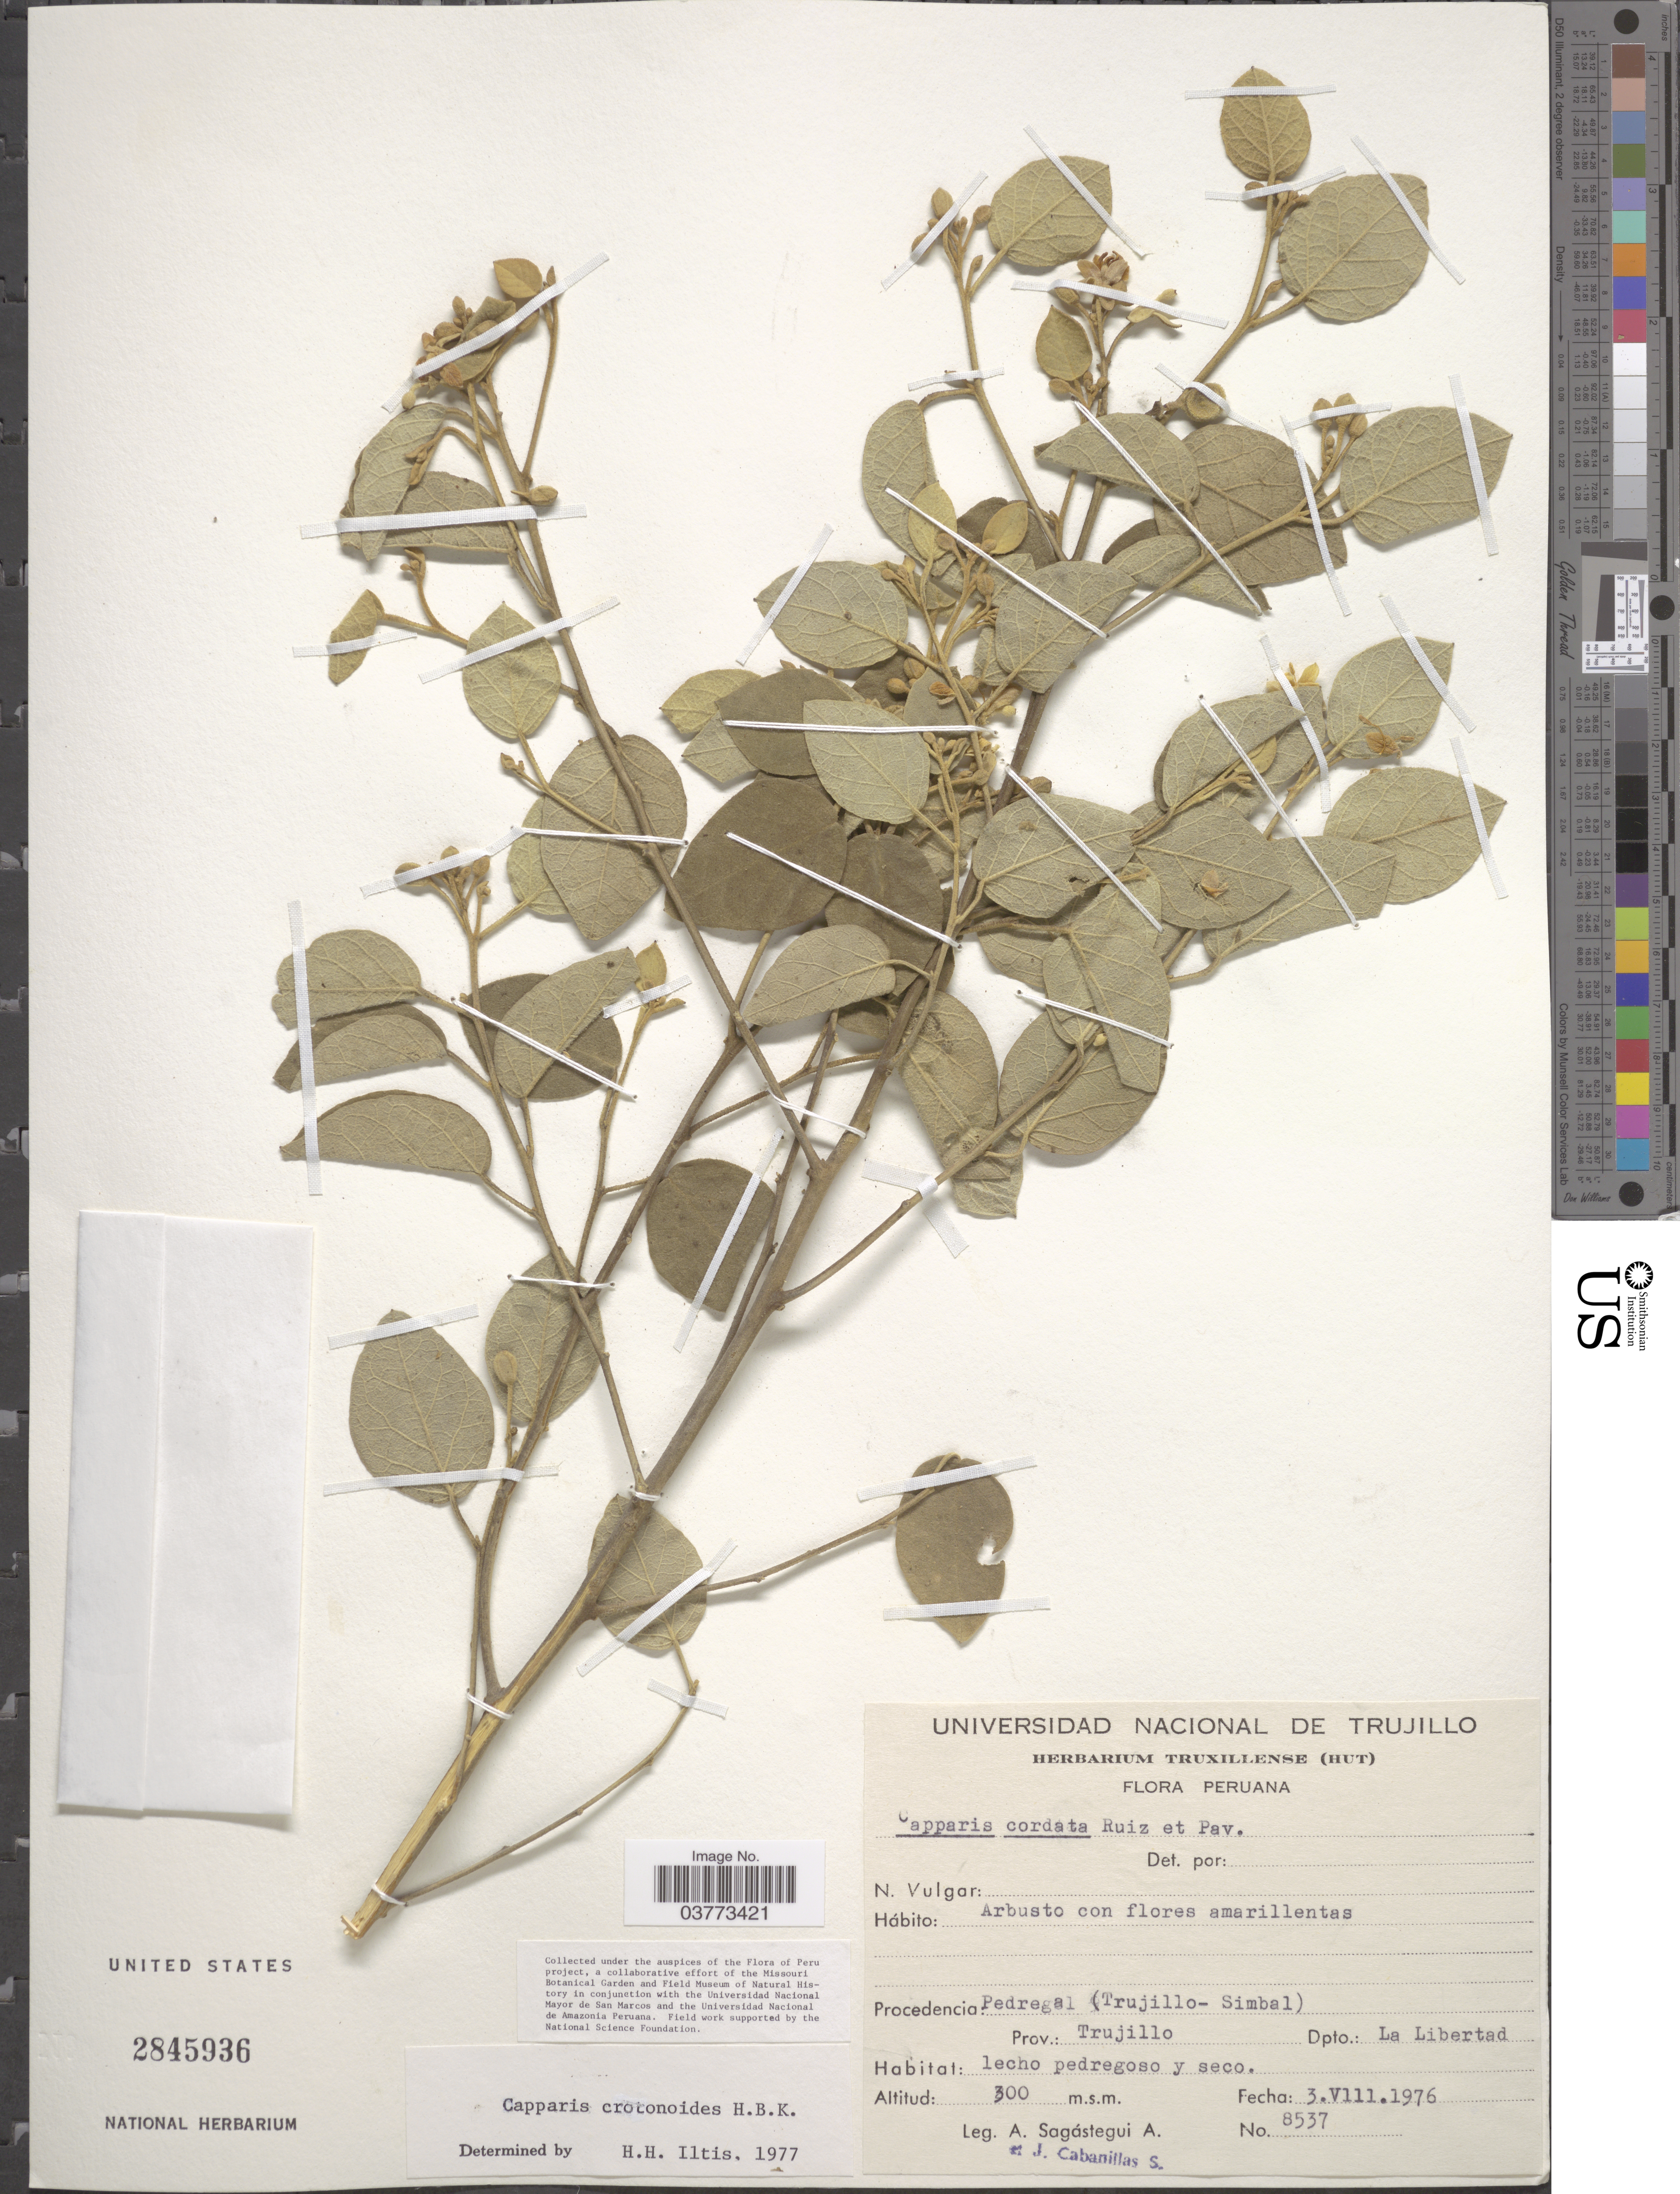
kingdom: Plantae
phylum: Tracheophyta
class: Magnoliopsida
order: Brassicales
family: Capparaceae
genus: Capparicordis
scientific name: Capparicordis crotonoides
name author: (Kunth) Iltis & Cornejo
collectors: A. Sagástegui A. & J. Cabanillas S.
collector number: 8537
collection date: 1976-08-03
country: Peru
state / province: La Libertad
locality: Pedregal (Trujillo - Simbal). Prov. Trujillo. Dpto.: La Libertad.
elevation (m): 300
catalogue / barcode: US 2845936